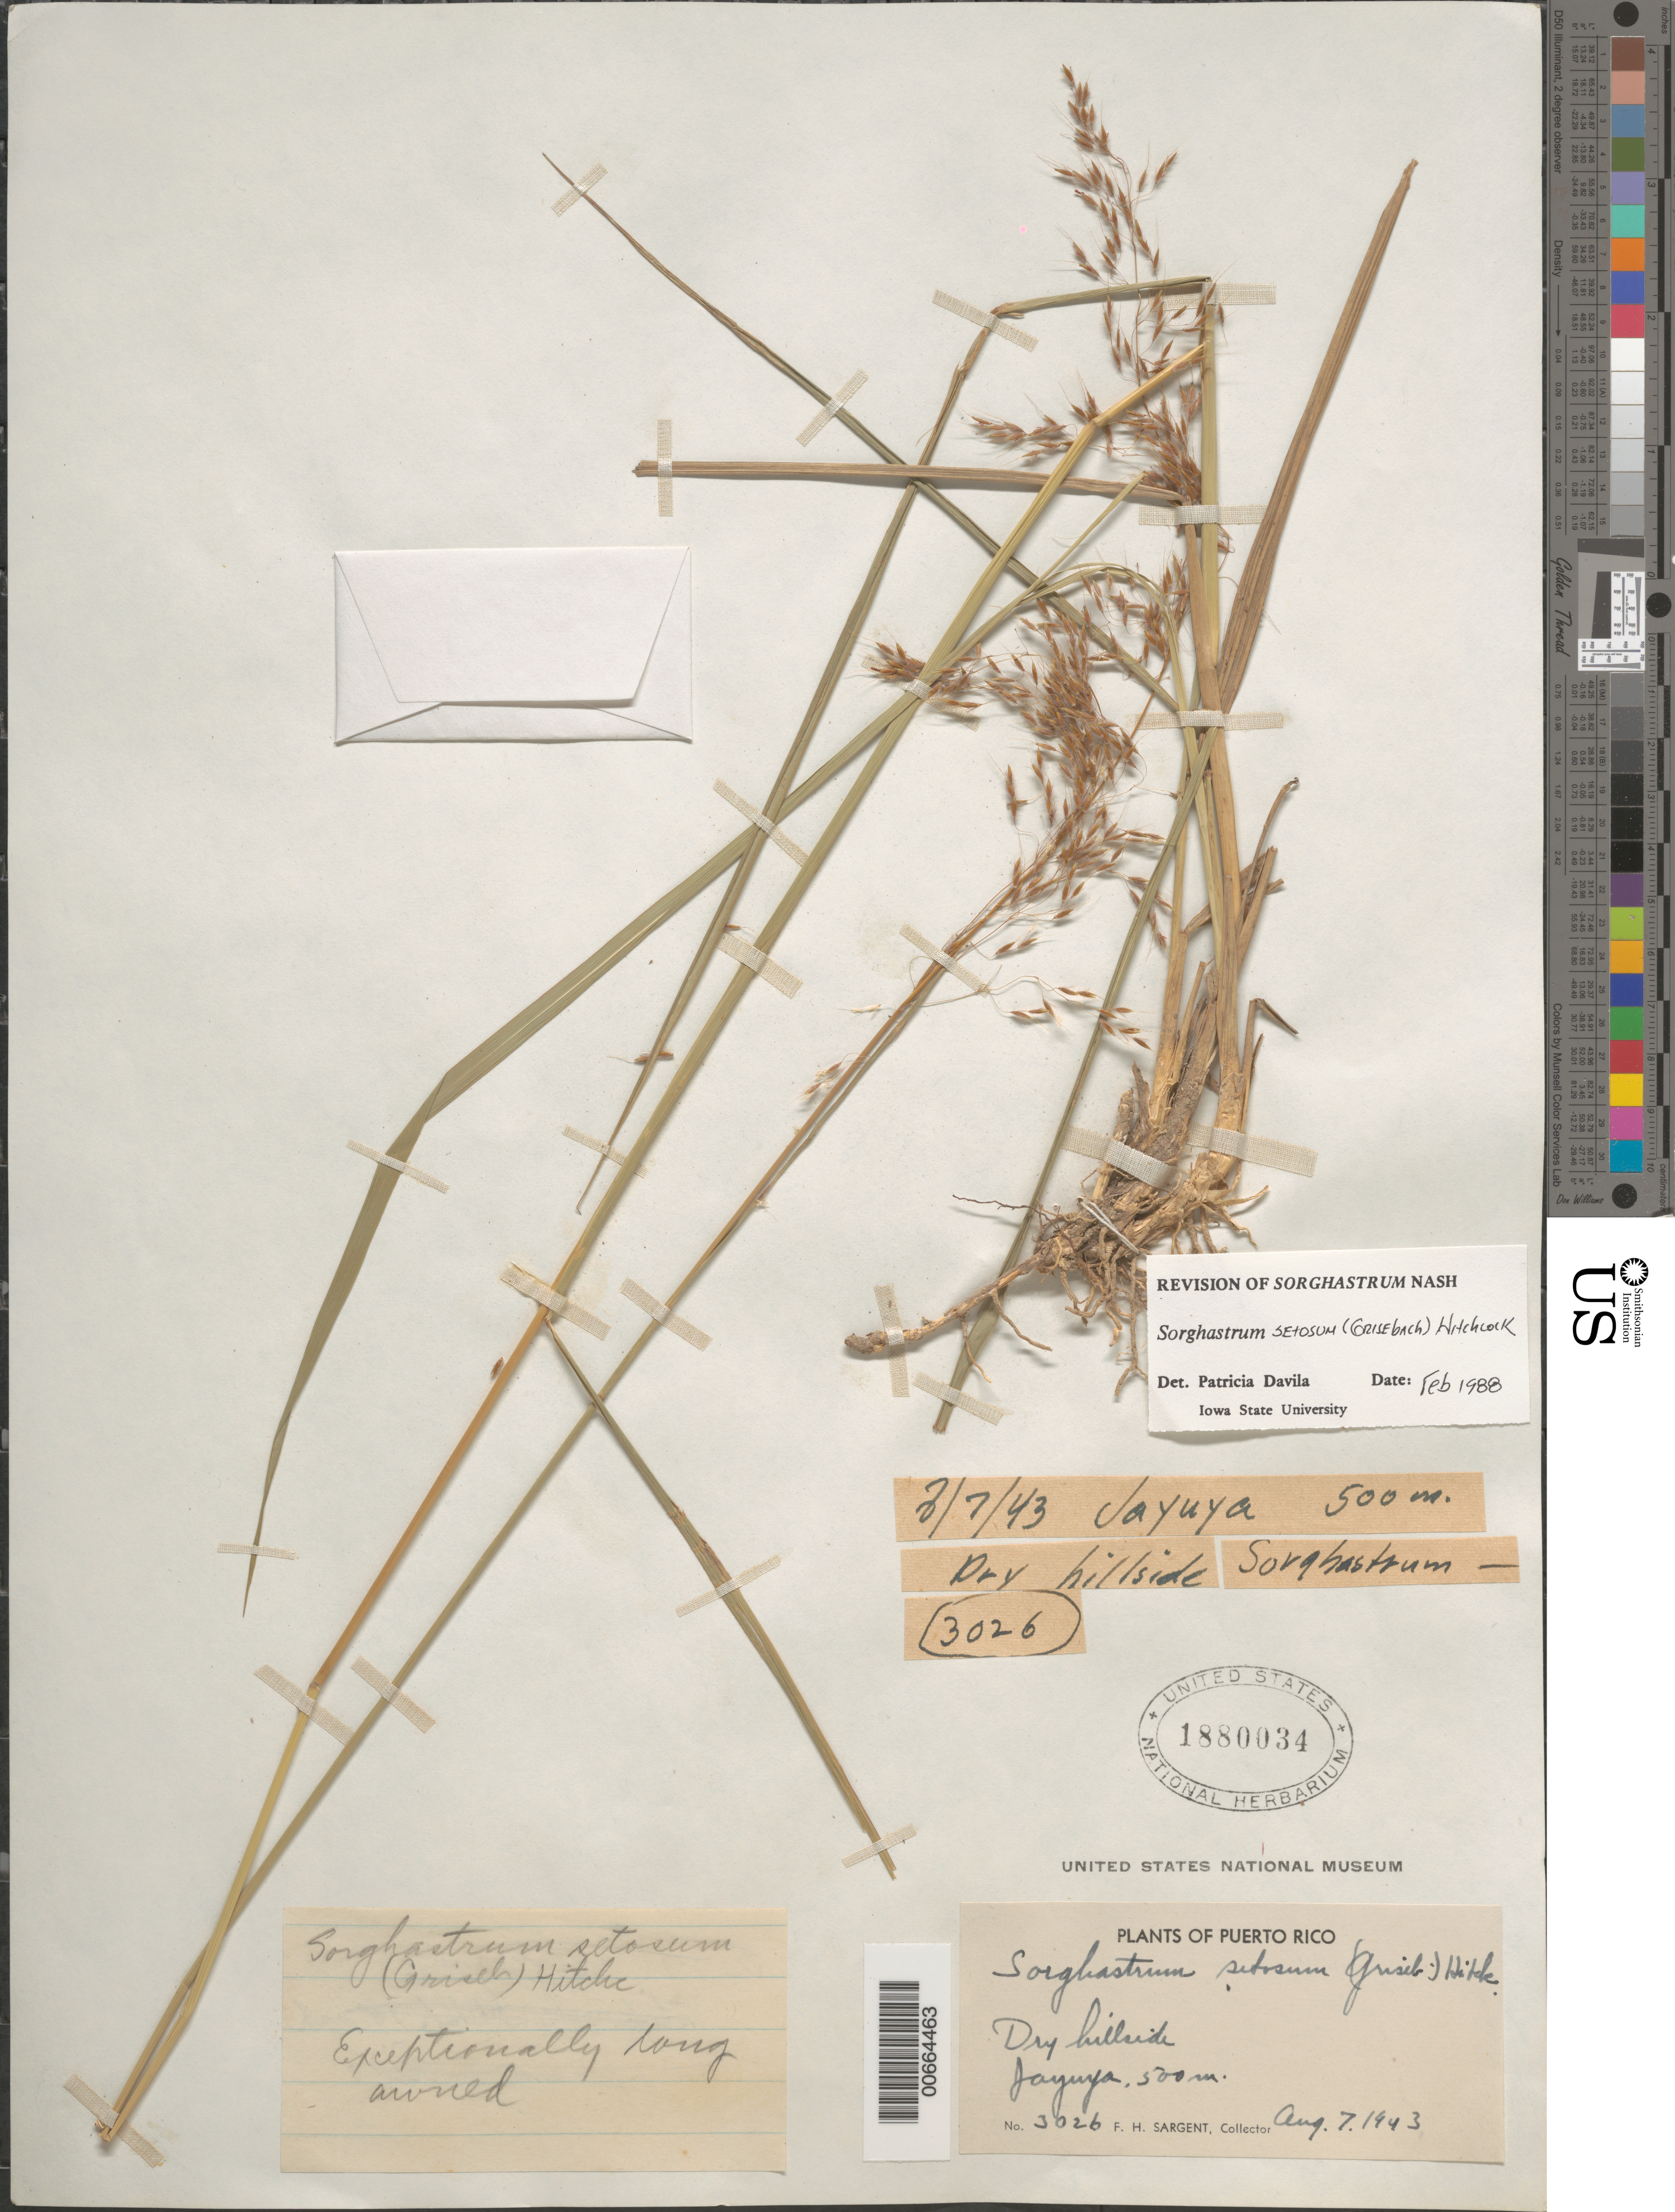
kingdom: Plantae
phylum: Tracheophyta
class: Liliopsida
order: Poales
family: Poaceae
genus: Sorghastrum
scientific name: Sorghastrum setosum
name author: (Griseb.) Hitchc.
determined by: Dávila, P. D.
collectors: F. H. Sargent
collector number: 3026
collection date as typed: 07 Aug 1943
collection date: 1943-08-07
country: Puerto Rico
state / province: Jayuya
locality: Jayuya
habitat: Dry hillside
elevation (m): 500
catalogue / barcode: US 1880034